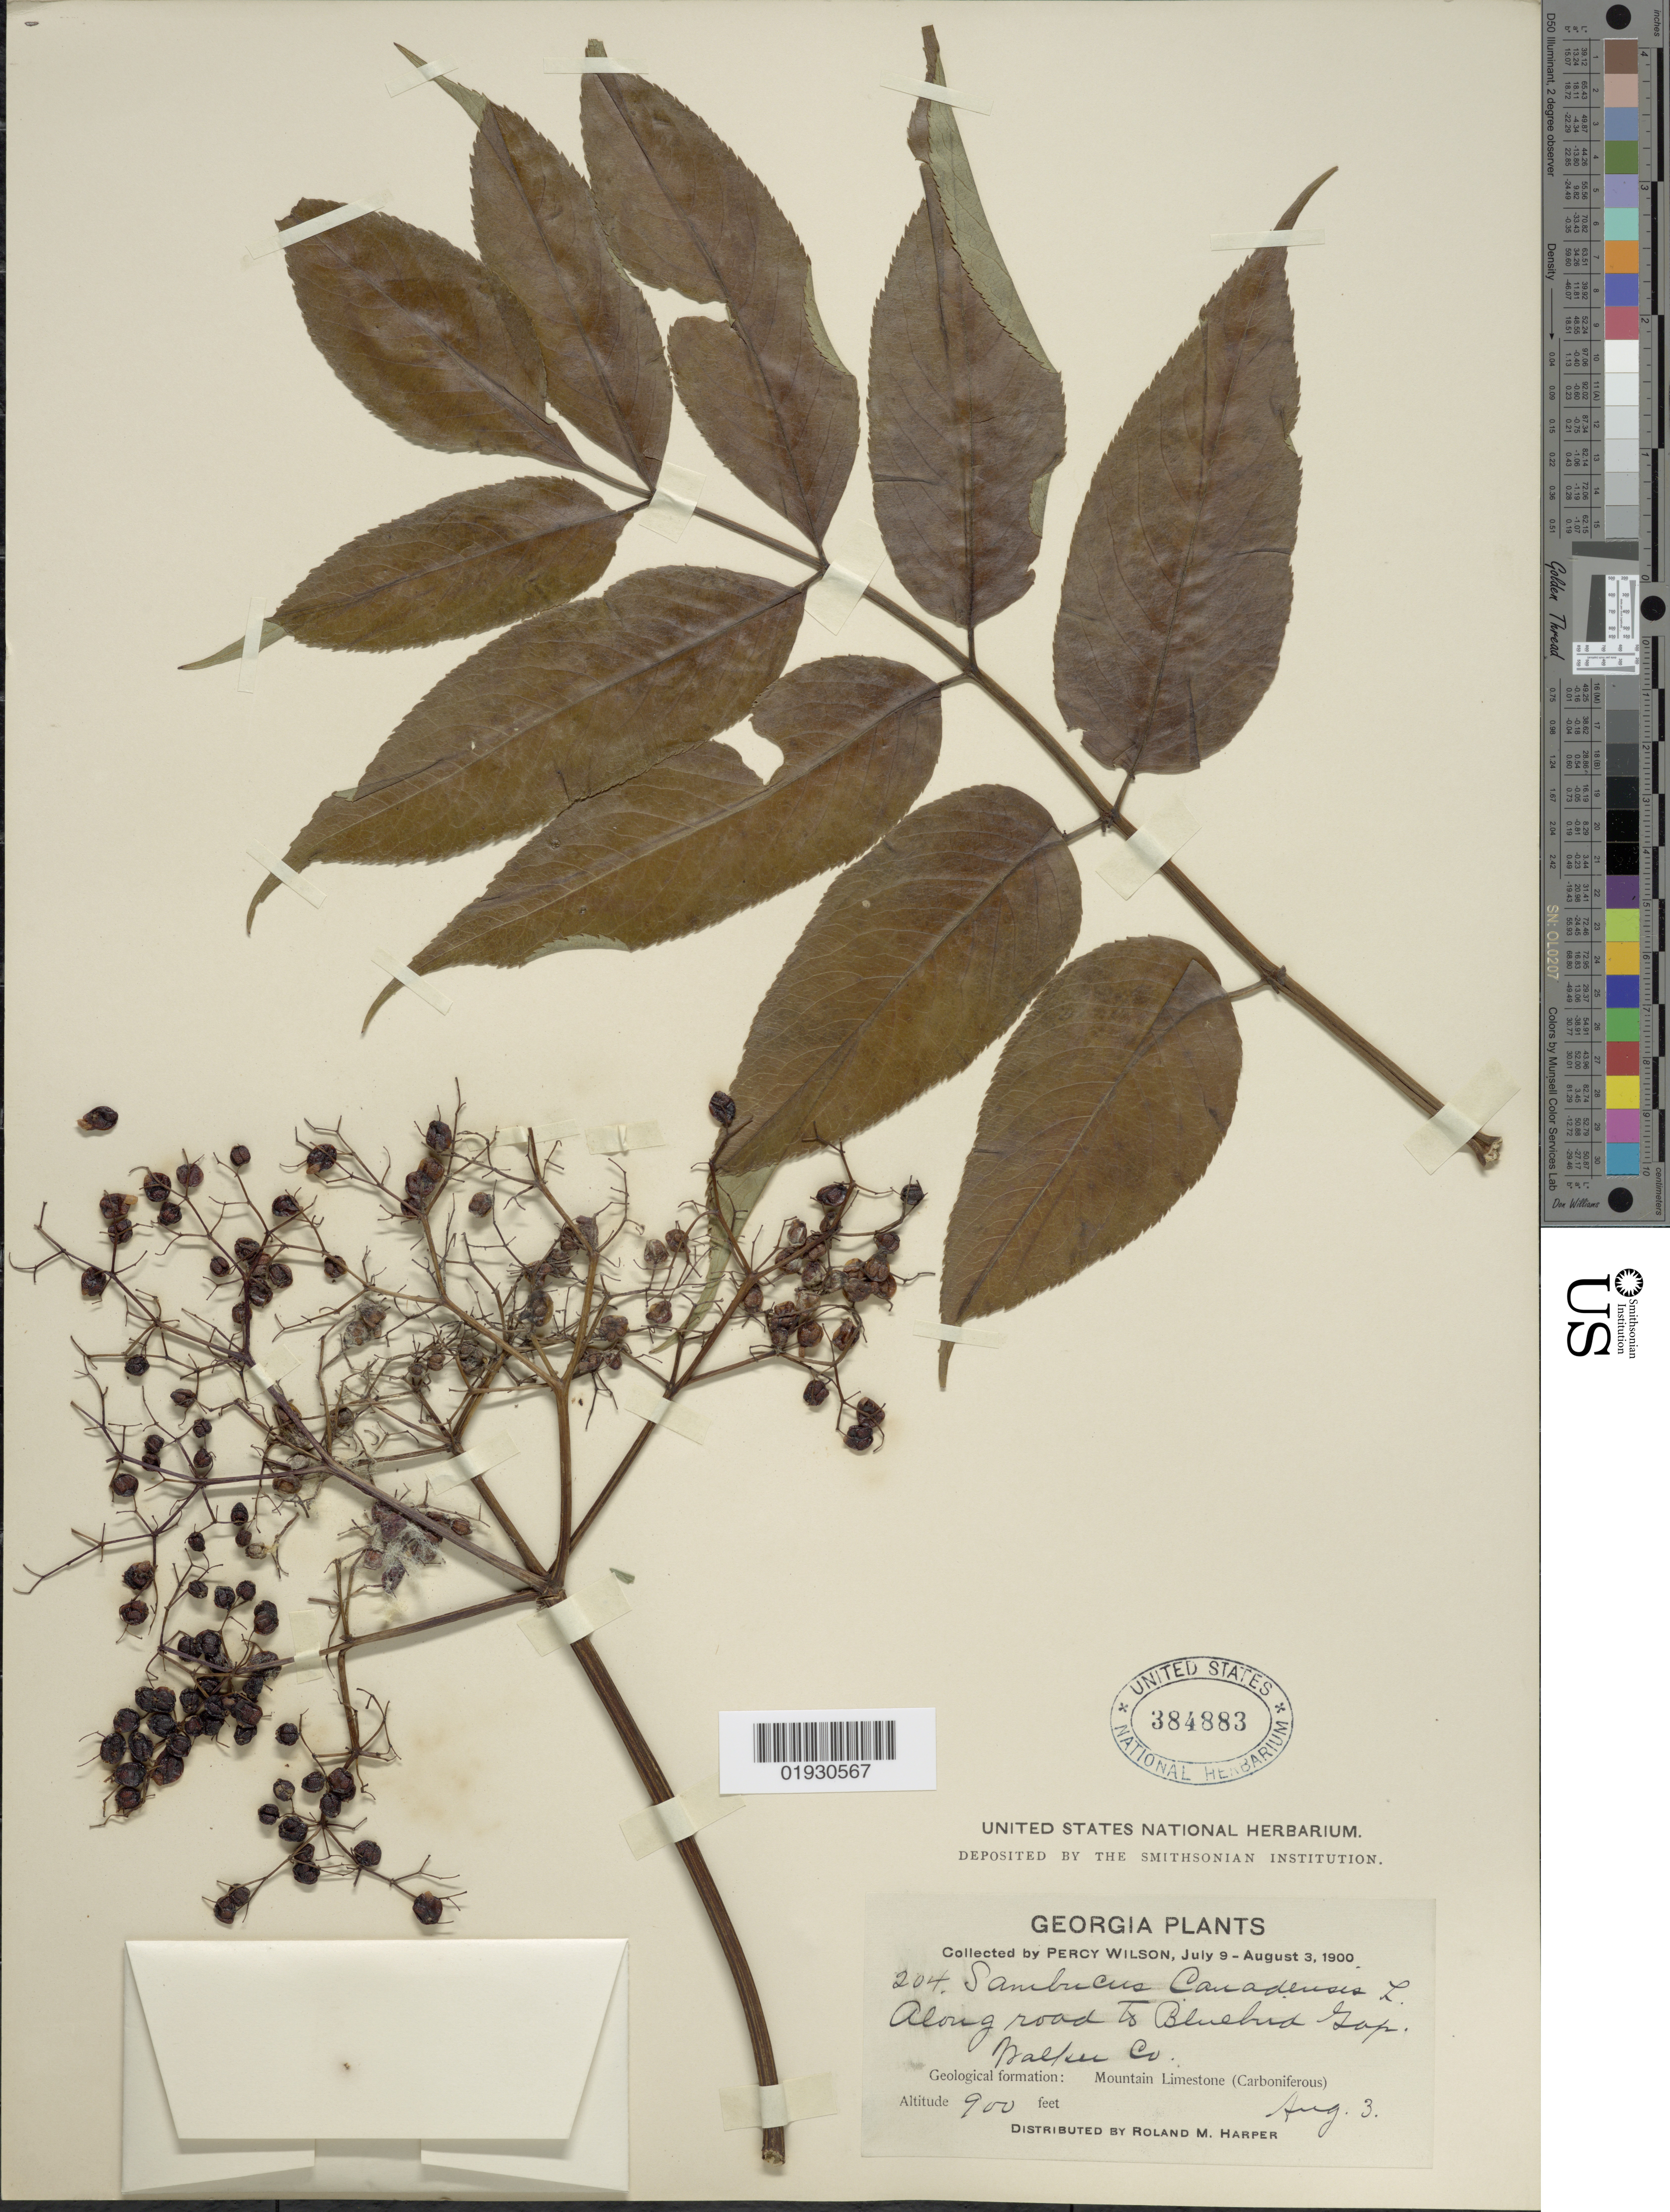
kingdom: Plantae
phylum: Tracheophyta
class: Magnoliopsida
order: Dipsacales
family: Viburnaceae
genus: Sambucus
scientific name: Sambucus canadensis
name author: L.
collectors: P. Wilson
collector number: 204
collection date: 1900-08-03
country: United States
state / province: Georgia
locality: Along road to Bluebird Gap. Walker Co. Geological formation: Mountain Limestone (Carboniferous).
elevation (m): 274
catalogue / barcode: US 384883